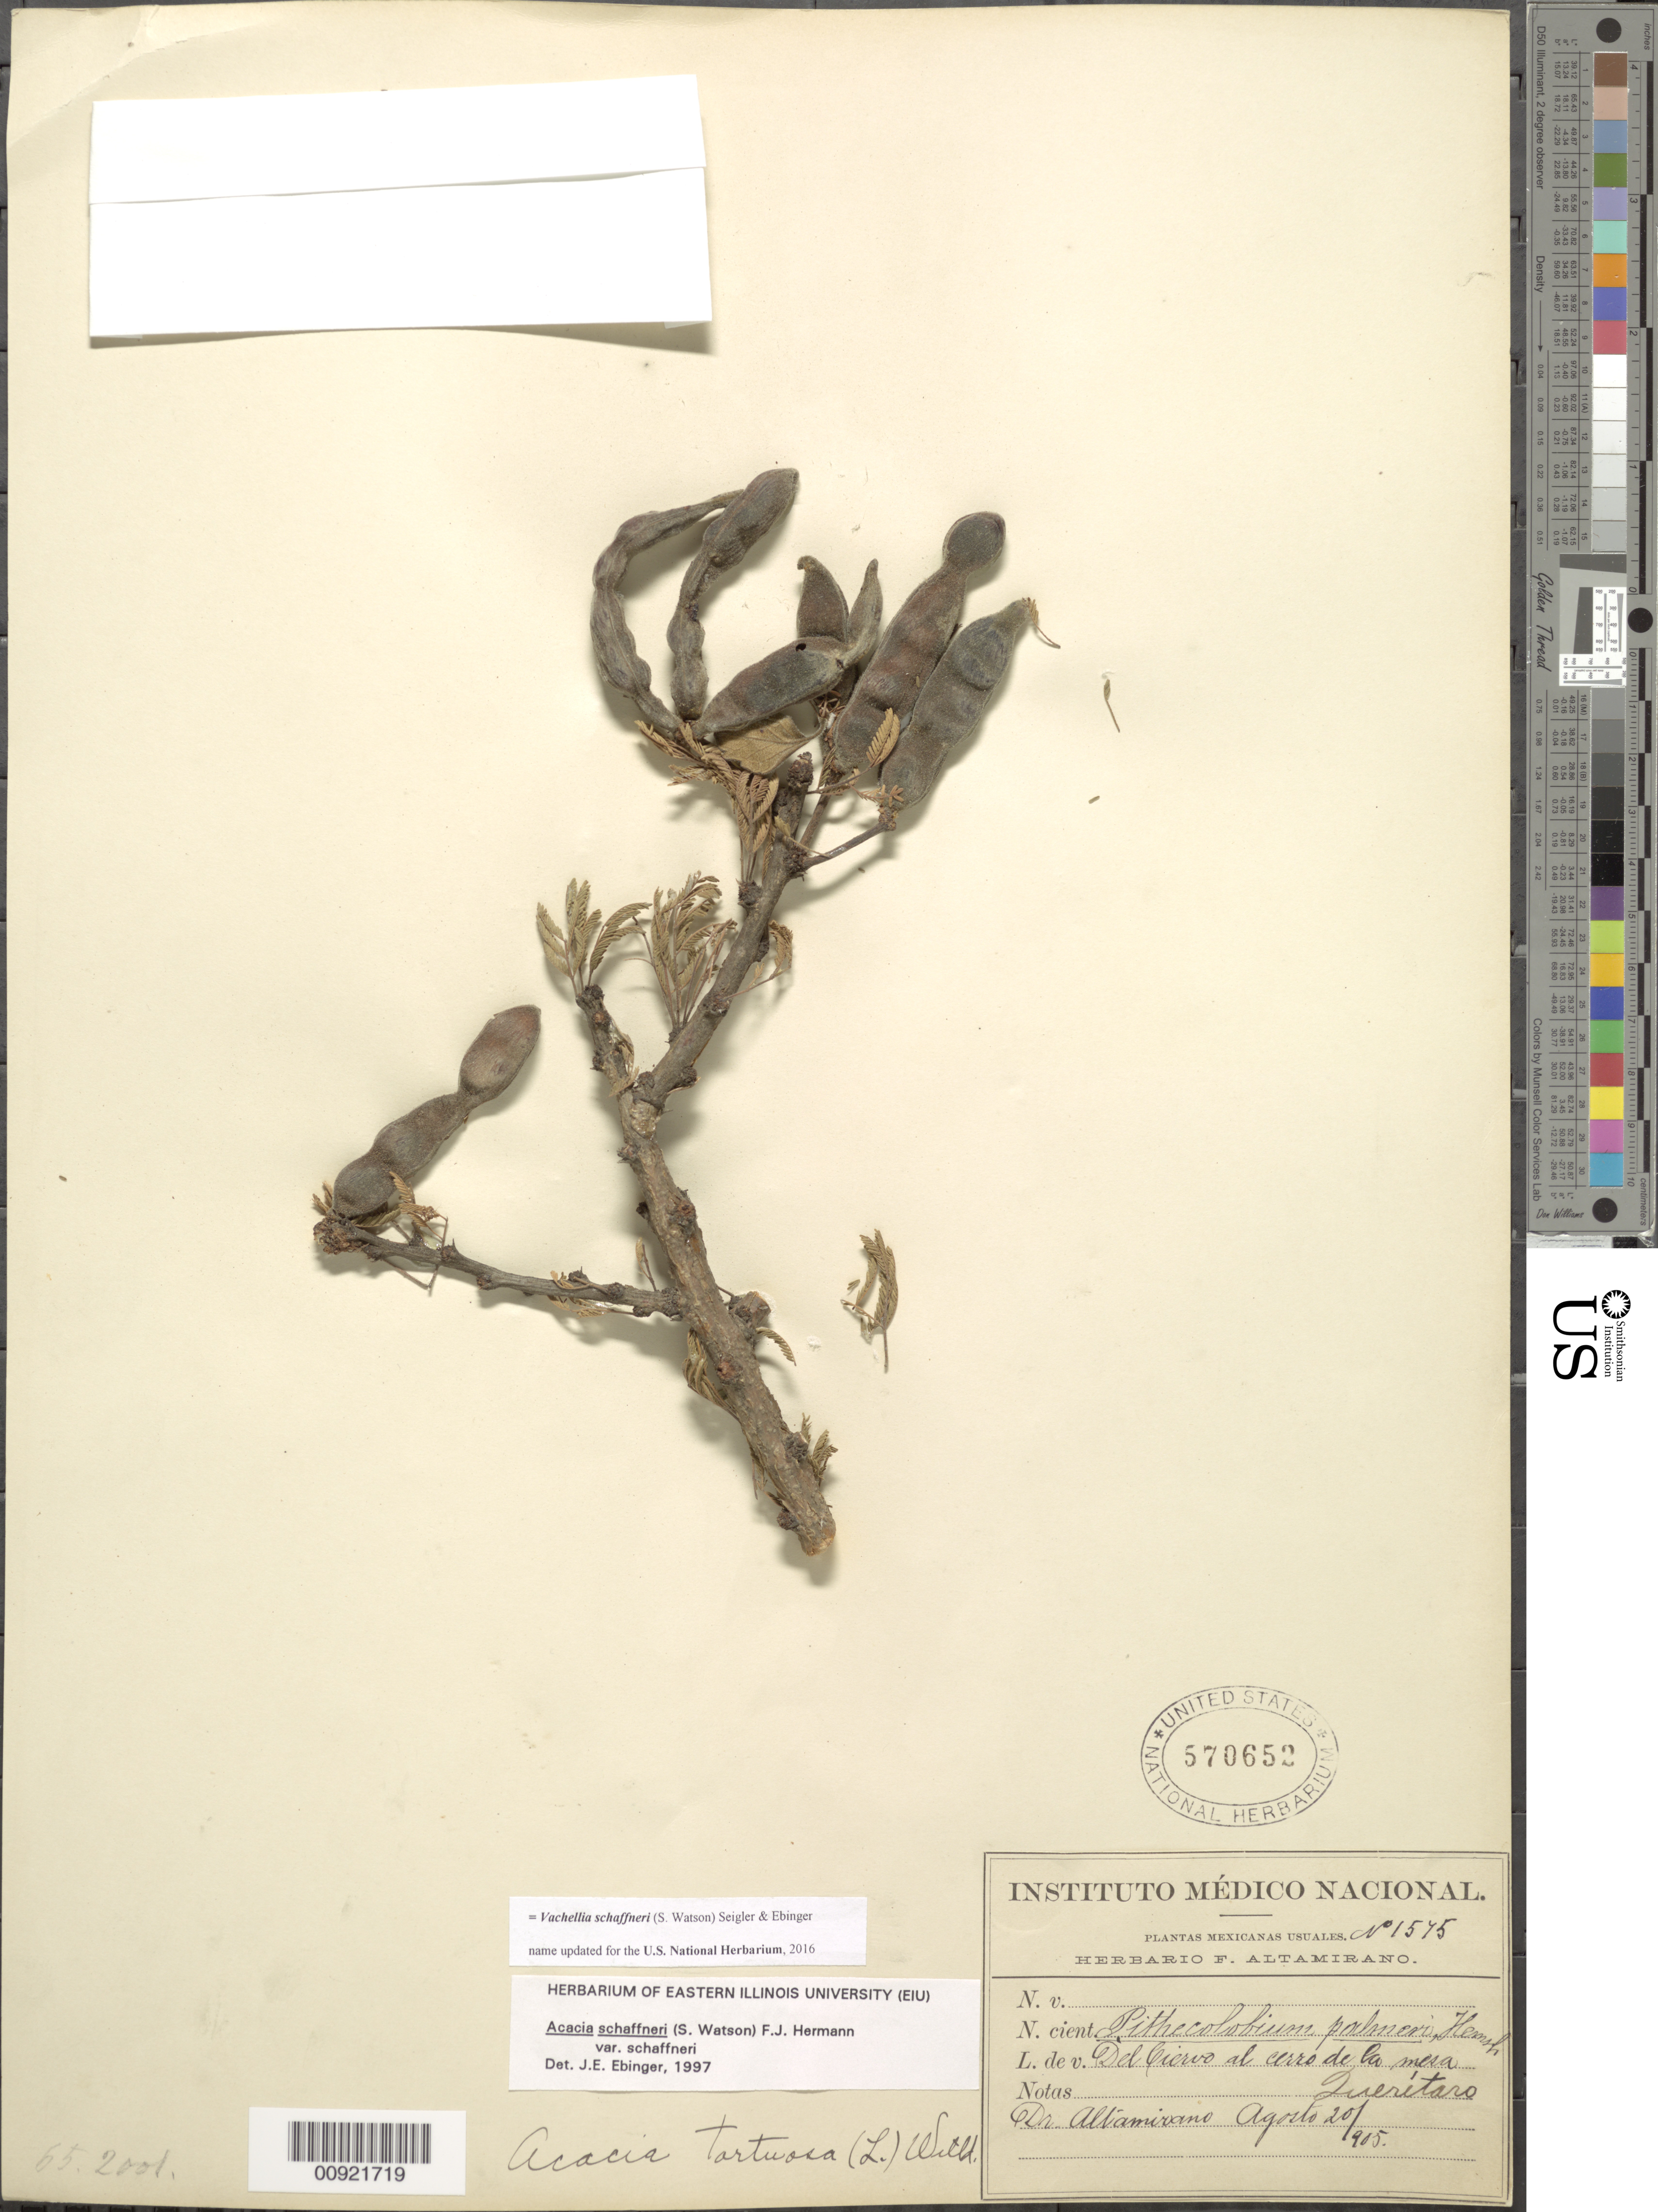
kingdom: Plantae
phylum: Tracheophyta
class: Magnoliopsida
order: Fabales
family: Fabaceae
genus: Vachellia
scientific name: Vachellia schaffneri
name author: (S. Watson) Seigler & Ebinger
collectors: F. Altamirano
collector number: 1575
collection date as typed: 20 Aug 1905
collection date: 1905-08-20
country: Mexico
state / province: Querétaro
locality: Del Ciervo al Cerro de la Mesa, Querétaro.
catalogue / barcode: US 570652